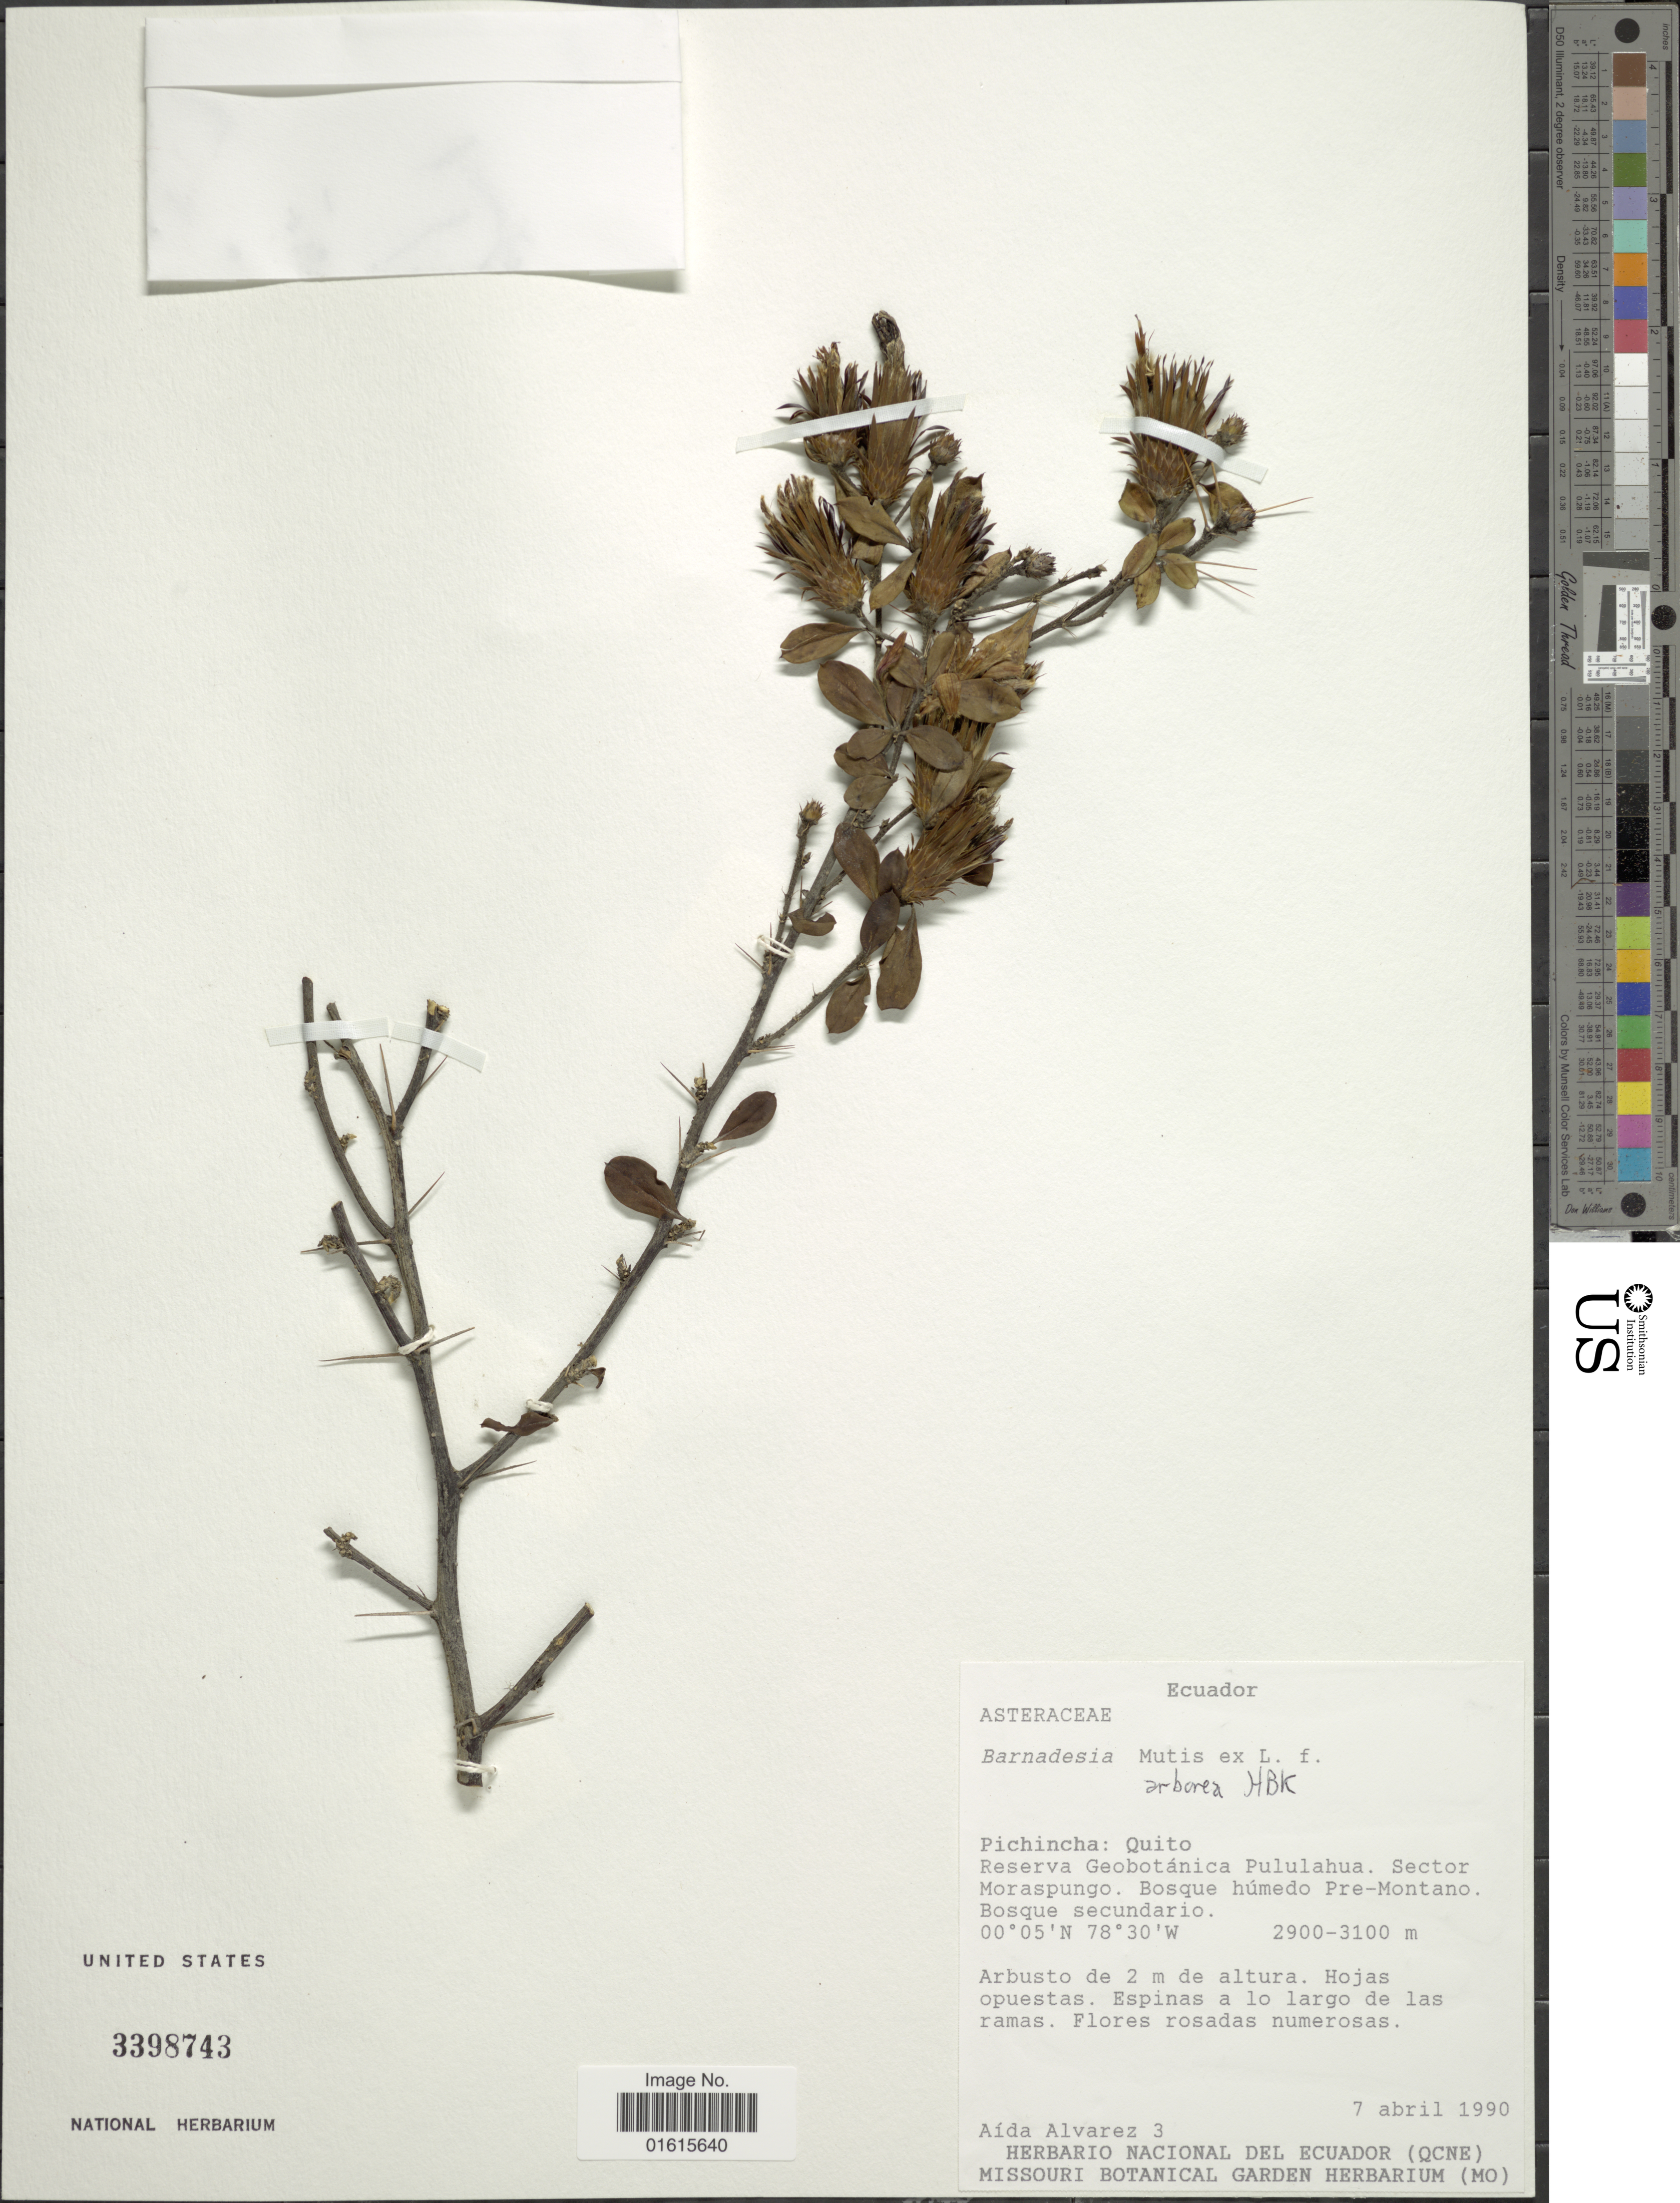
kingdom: Plantae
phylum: Tracheophyta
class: Magnoliopsida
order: Asterales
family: Asteraceae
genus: Barnadesia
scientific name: Barnadesia arborea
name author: Kunth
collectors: A. Alvarez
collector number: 3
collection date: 1990-04-07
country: Ecuador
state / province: Pichincha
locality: Quito, Reserva Geobotanica Puluahua. Sector Moraspungo. Bosque humedo Pre Montano, Bosque secundario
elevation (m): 2900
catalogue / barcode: US 3398743